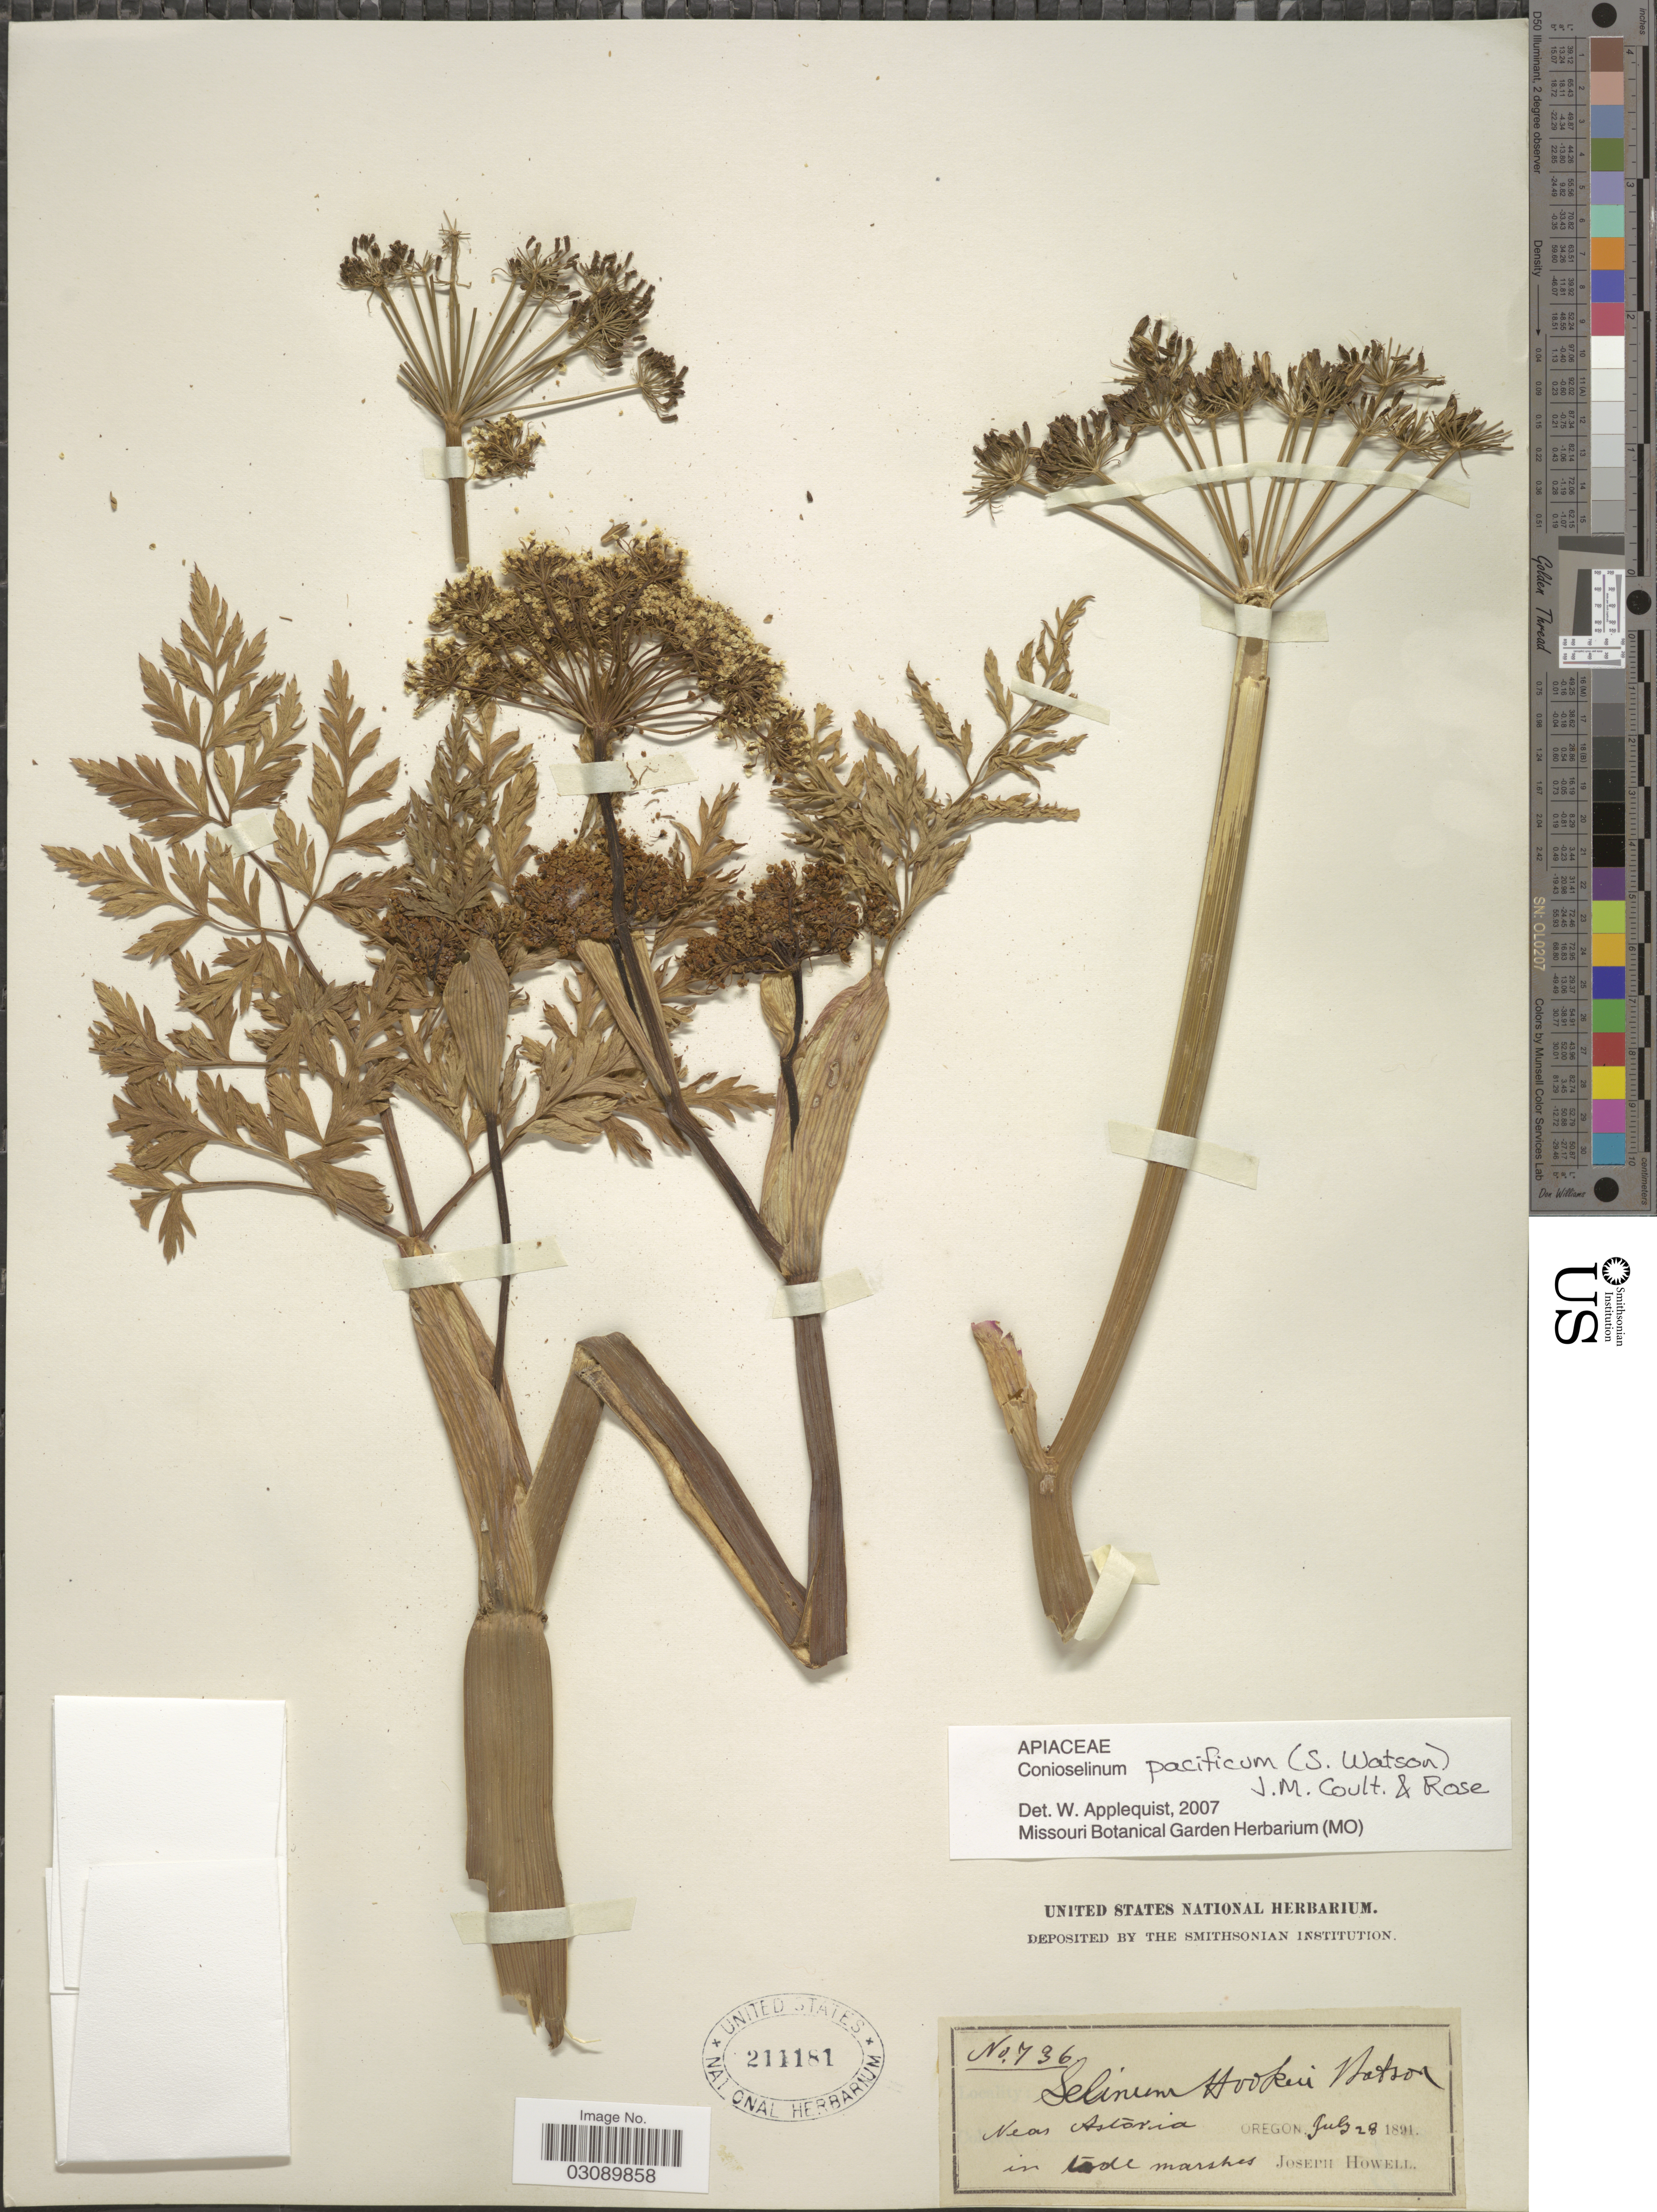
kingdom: Plantae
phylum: Tracheophyta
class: Magnoliopsida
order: Apiales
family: Apiaceae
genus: Conioselinum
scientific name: Conioselinum pacificum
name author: (S. Watson) J.M. Coult. & Rose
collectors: J. Howell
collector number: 736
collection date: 1891-07-28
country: United States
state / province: Oregon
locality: Near Astoria.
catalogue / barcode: US 211181